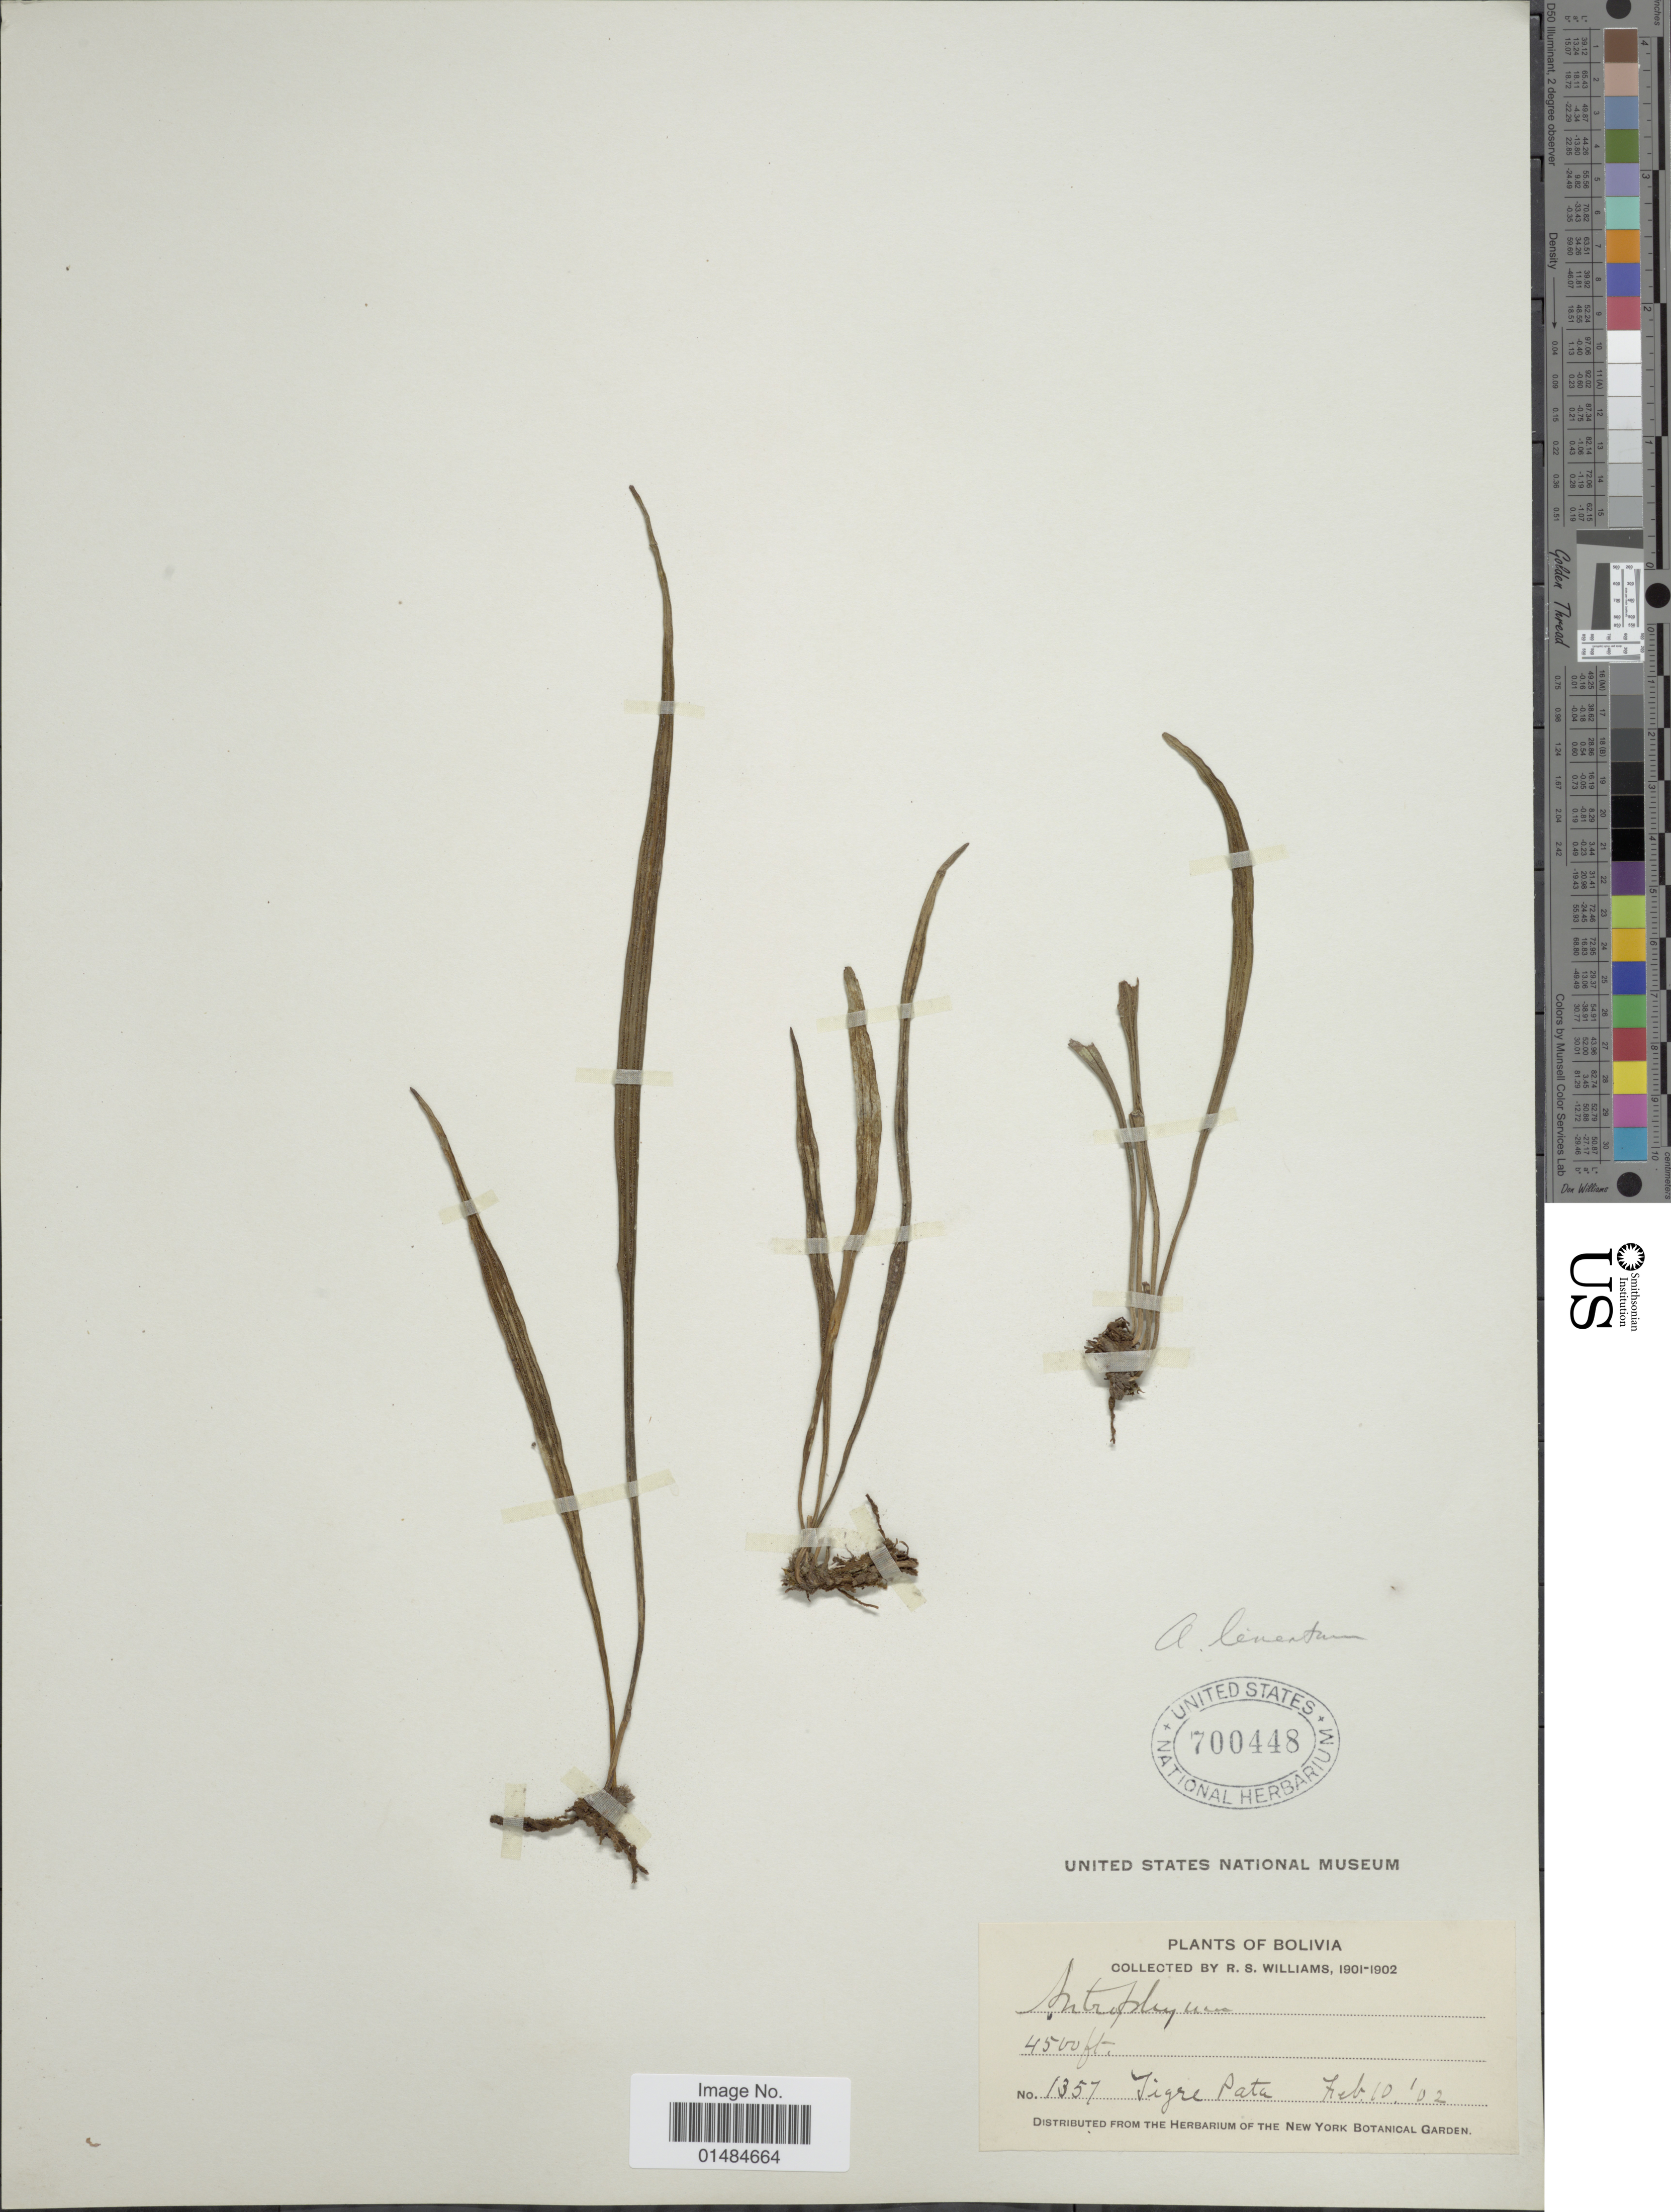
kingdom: Plantae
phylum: Tracheophyta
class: Polypodiopsida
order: Polypodiales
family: Pteridaceae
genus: Polytaenium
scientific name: Polytaenium lineatum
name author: (Sw.) J. Sm.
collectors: R. S. Williams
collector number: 1357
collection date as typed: Feb. 10, '02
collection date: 1902-02-10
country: Bolivia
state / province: La Paz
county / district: Franz Tamayo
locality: Tigre Pata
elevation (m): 1372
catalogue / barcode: US 700448